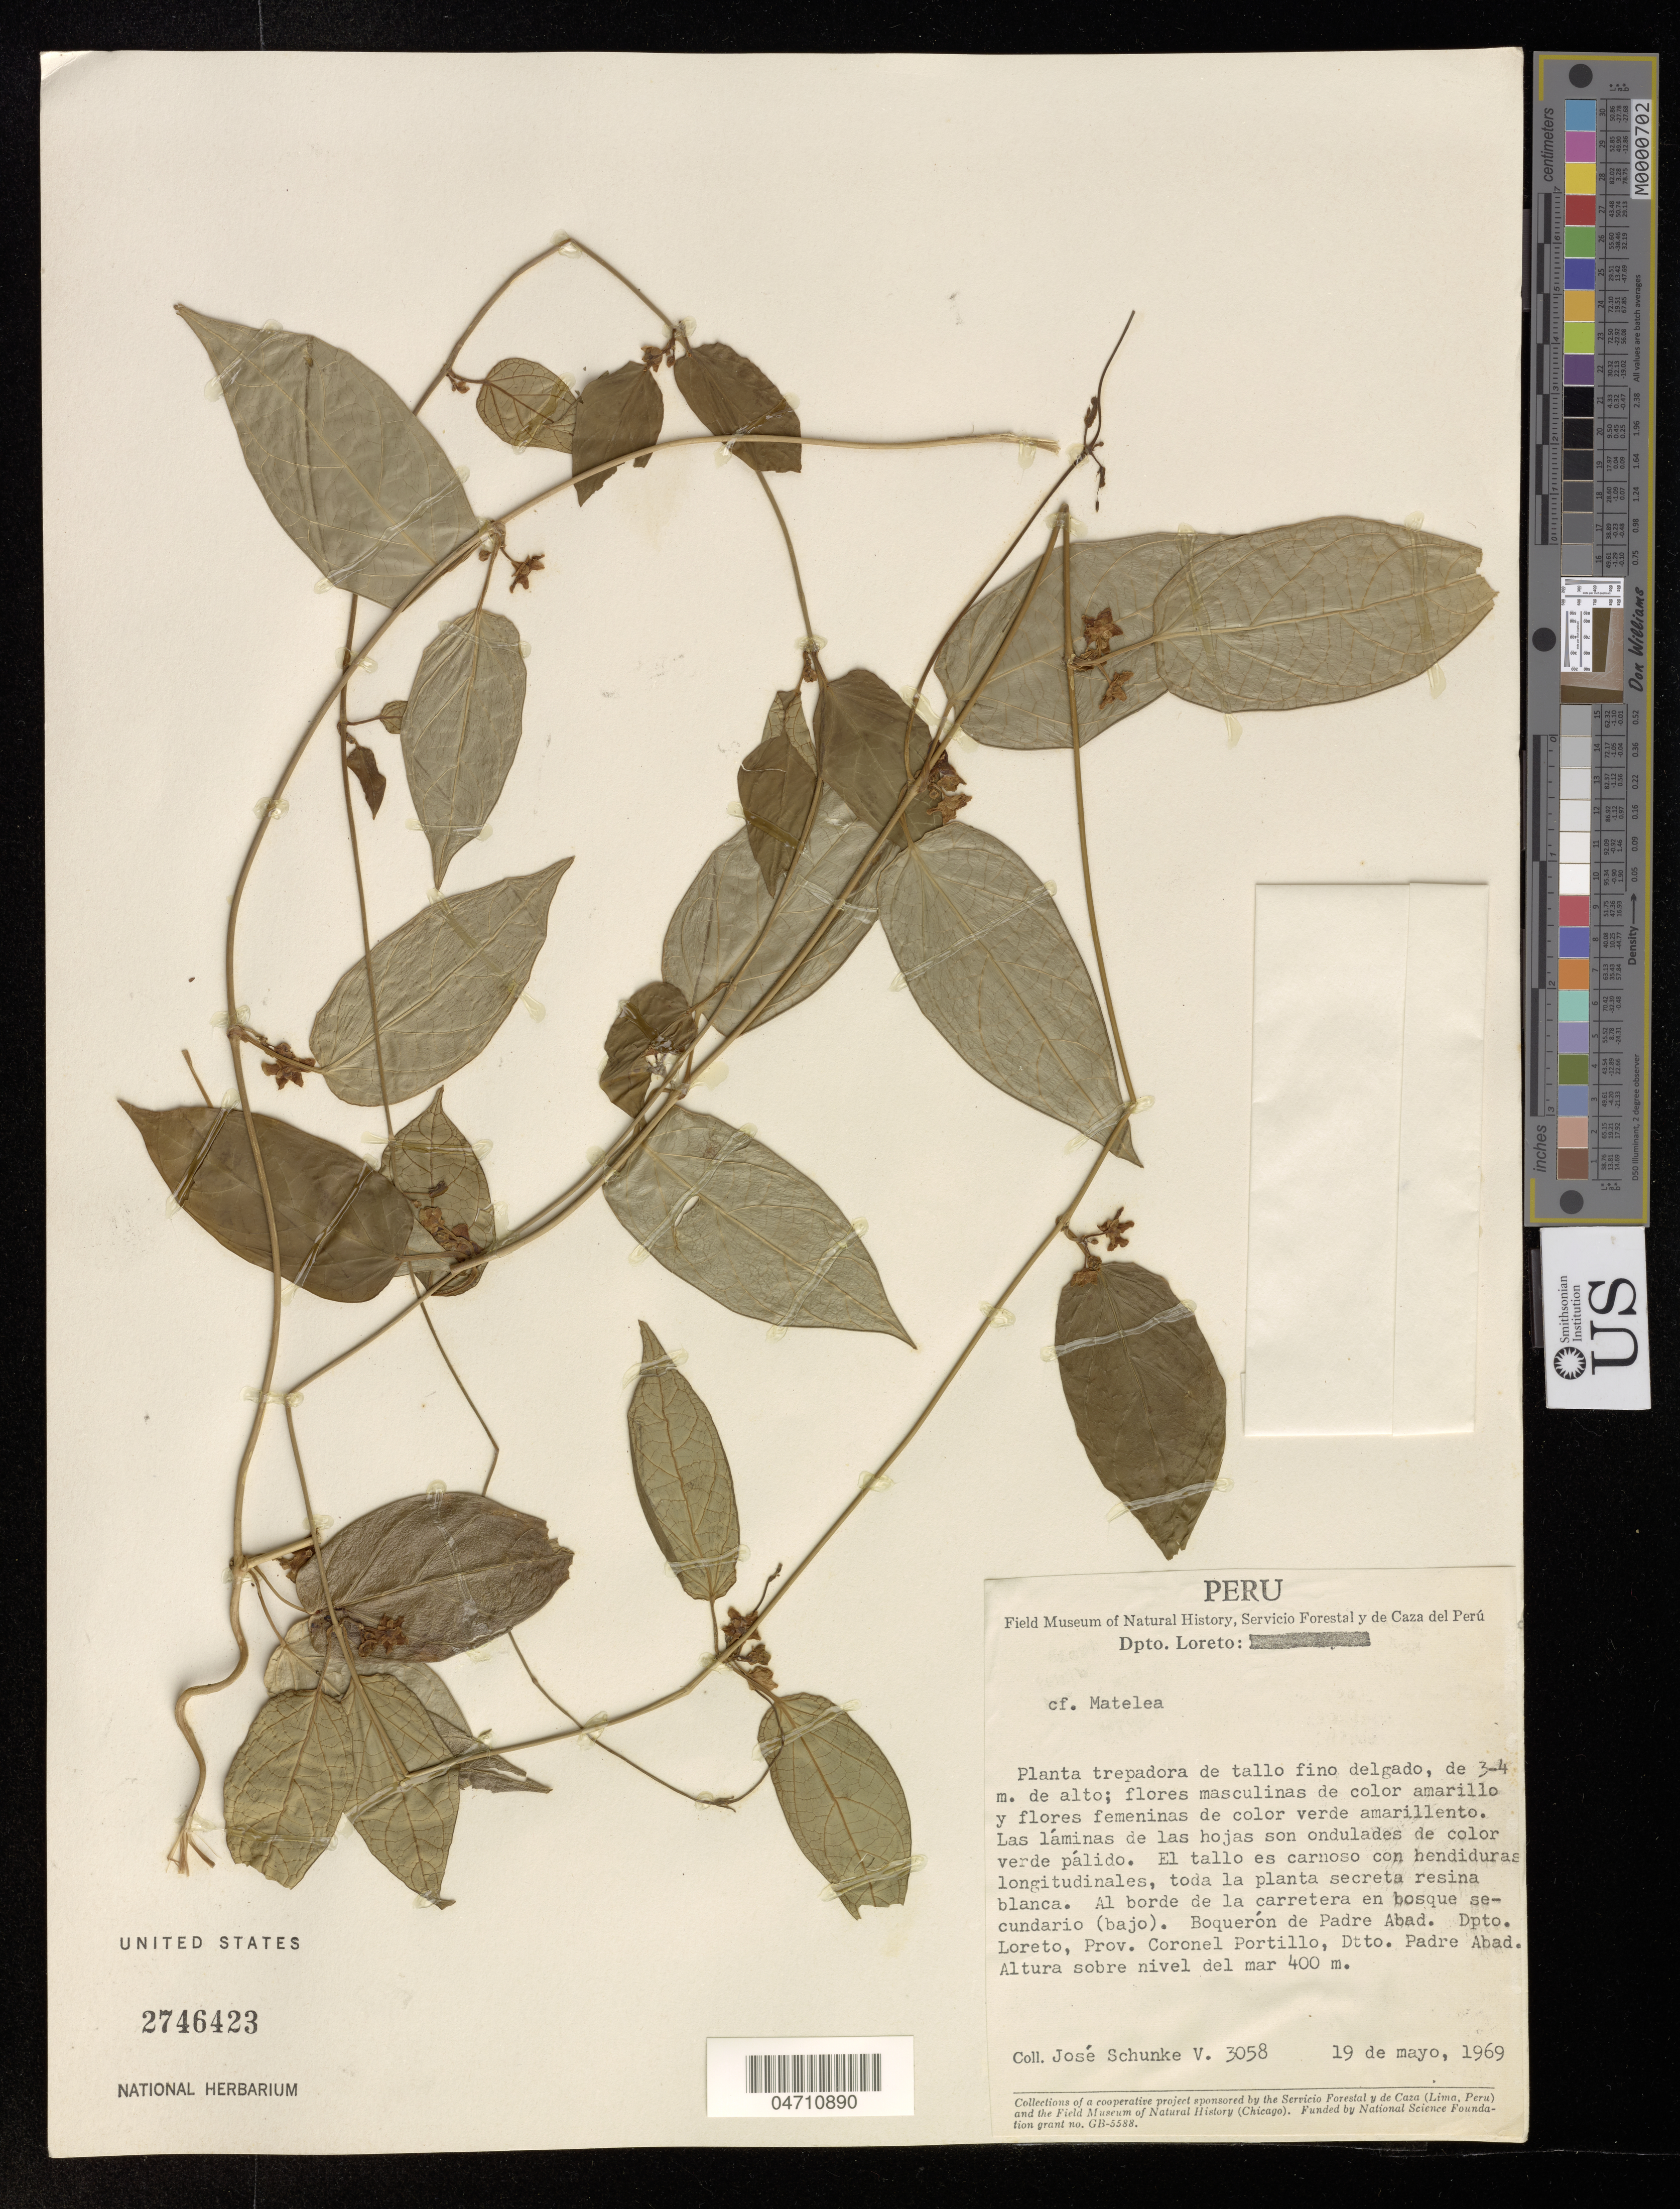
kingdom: Plantae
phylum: Tracheophyta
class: Magnoliopsida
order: Gentianales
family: Apocynaceae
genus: Matelea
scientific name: Matelea sp.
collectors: J. Schunke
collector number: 3058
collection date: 1969-05-19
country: Peru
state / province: Loreto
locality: Dpto. Loreto. Al borde de la carretera en bosque secundario (bajo). Boquerón de Padre Abad. Prov. Coronel Portillo, Dtto. Padre Abad.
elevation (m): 400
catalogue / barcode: US 2746423